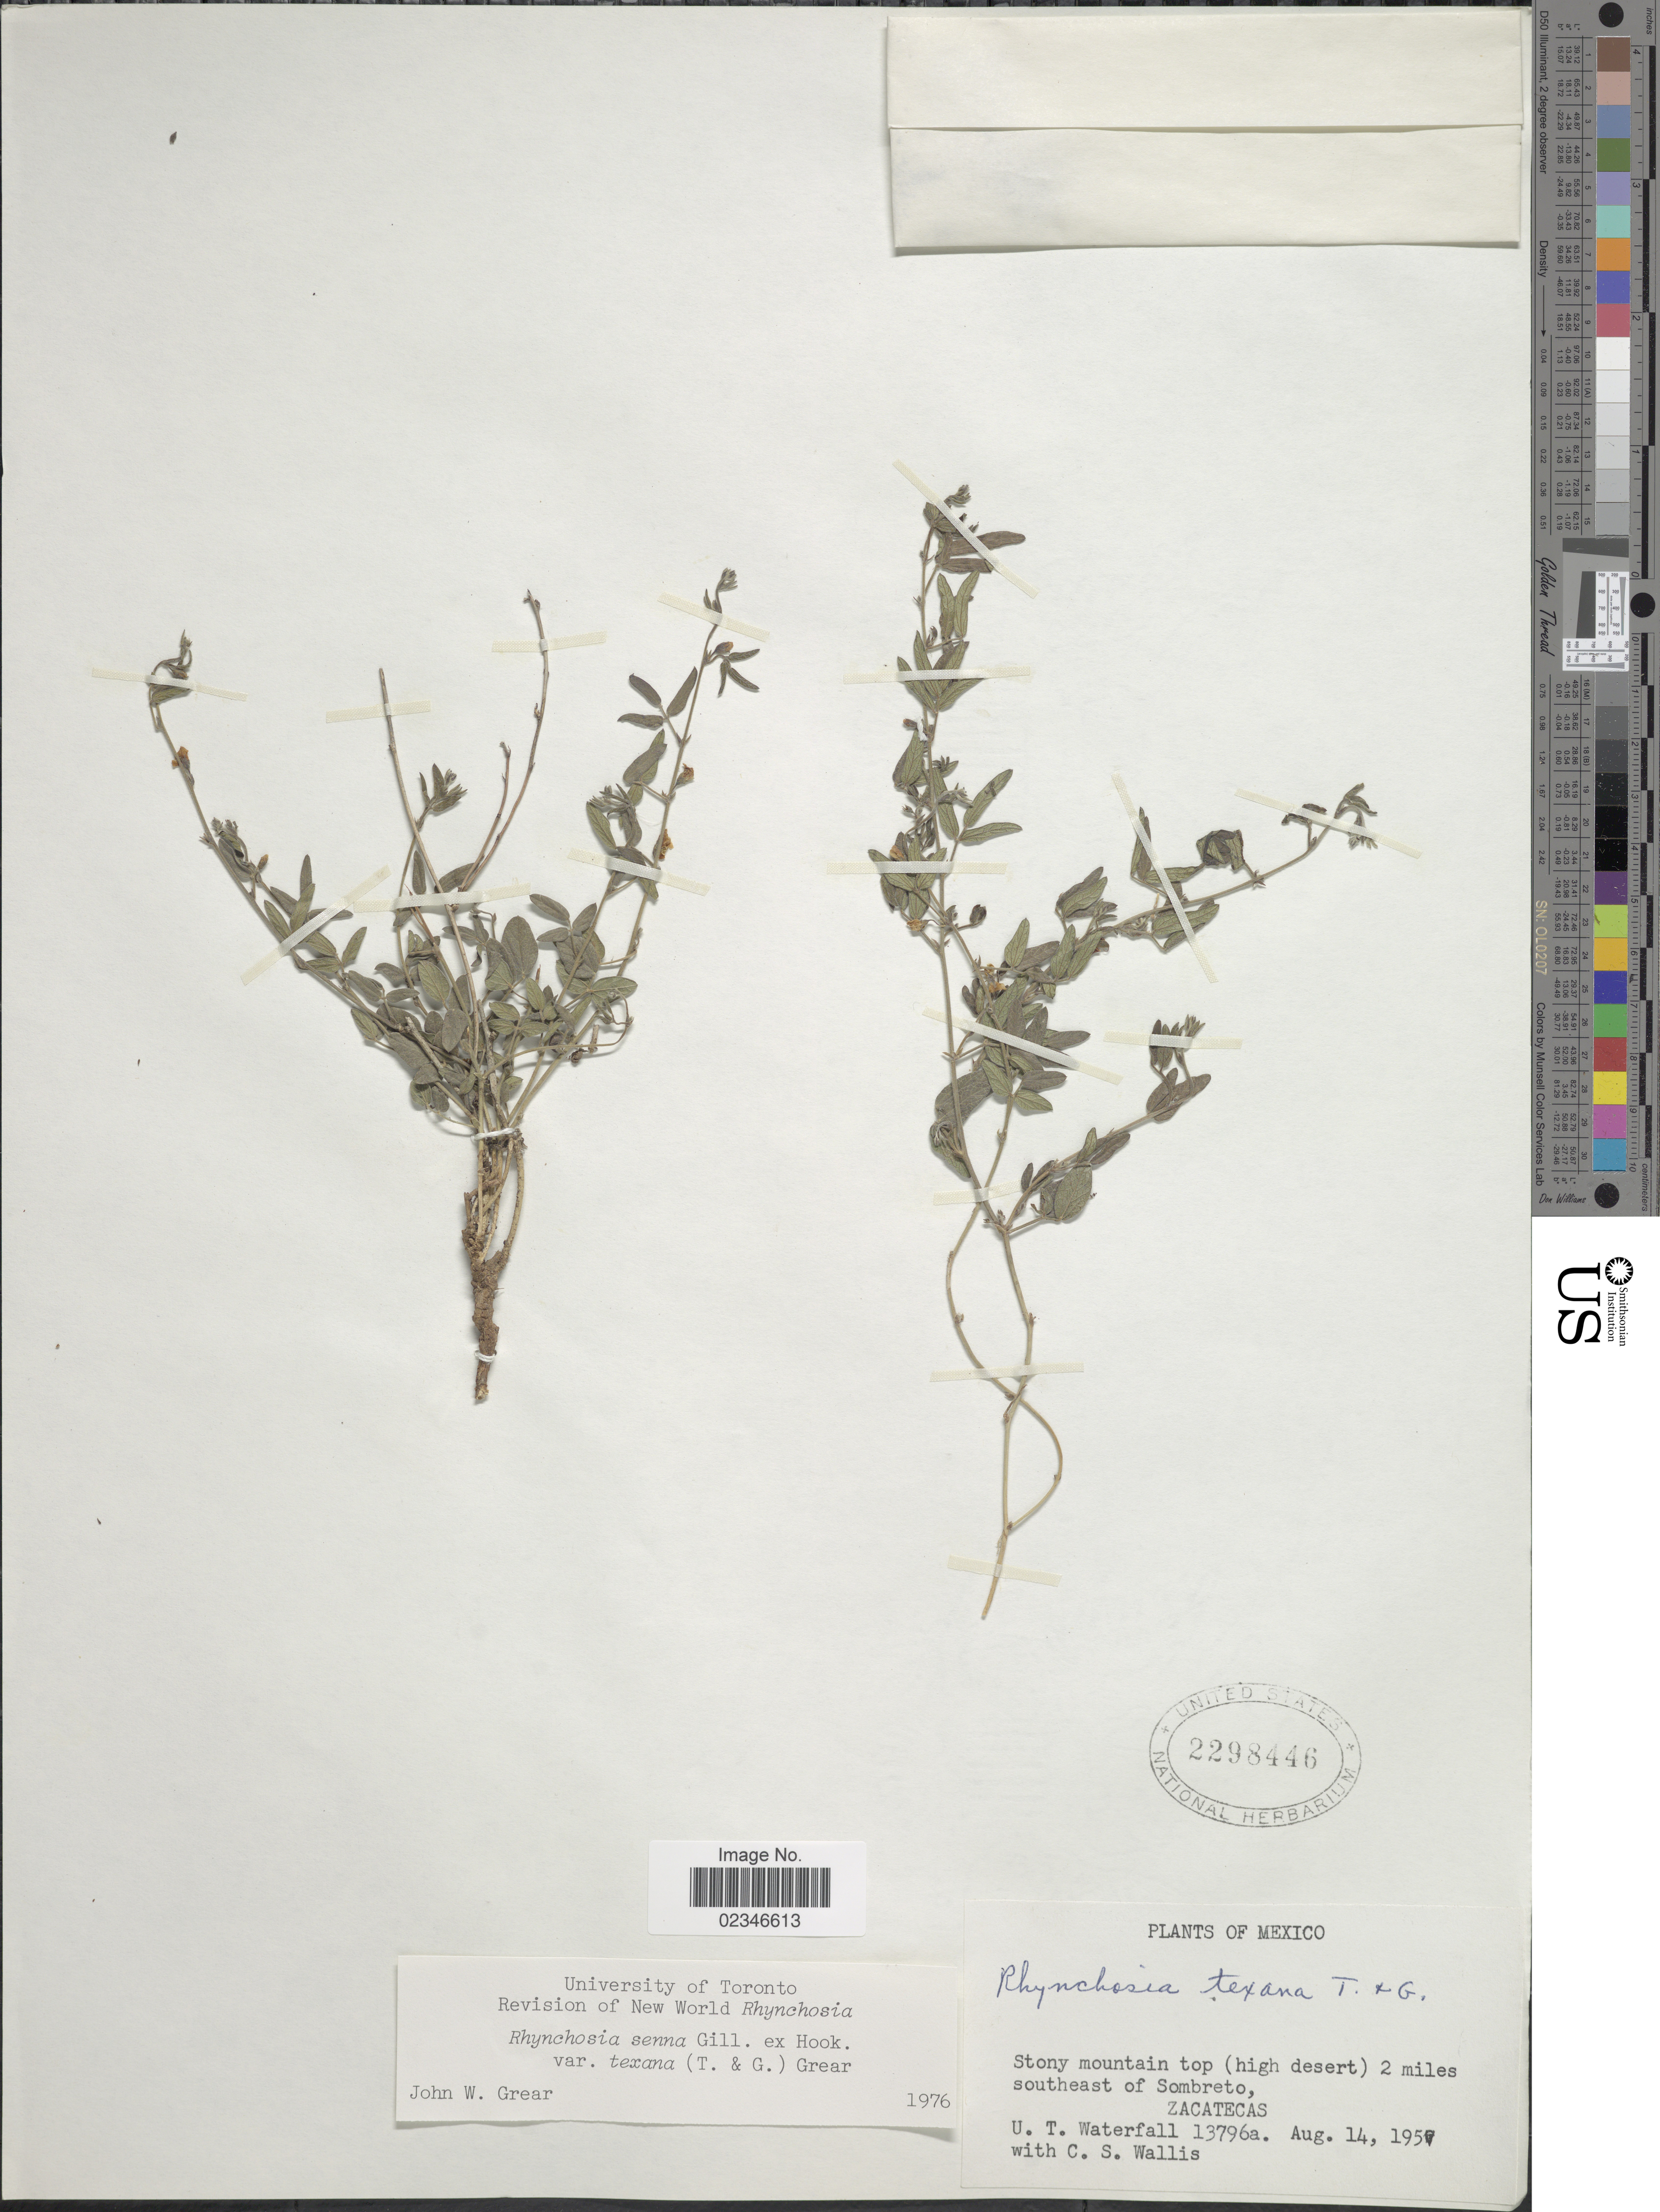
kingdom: Plantae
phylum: Tracheophyta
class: Magnoliopsida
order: Fabales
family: Fabaceae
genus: Rhynchosia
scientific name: Rhynchosia senna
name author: Gillies ex Hook.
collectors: U. T. Waterfall & C. S. Wallis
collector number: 13796a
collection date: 1957-08-14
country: Mexico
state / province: Zacatecas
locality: Stony mountain top (high desert) 2 miles southeast of Sombreto, Zacatecas.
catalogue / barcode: US 2298446